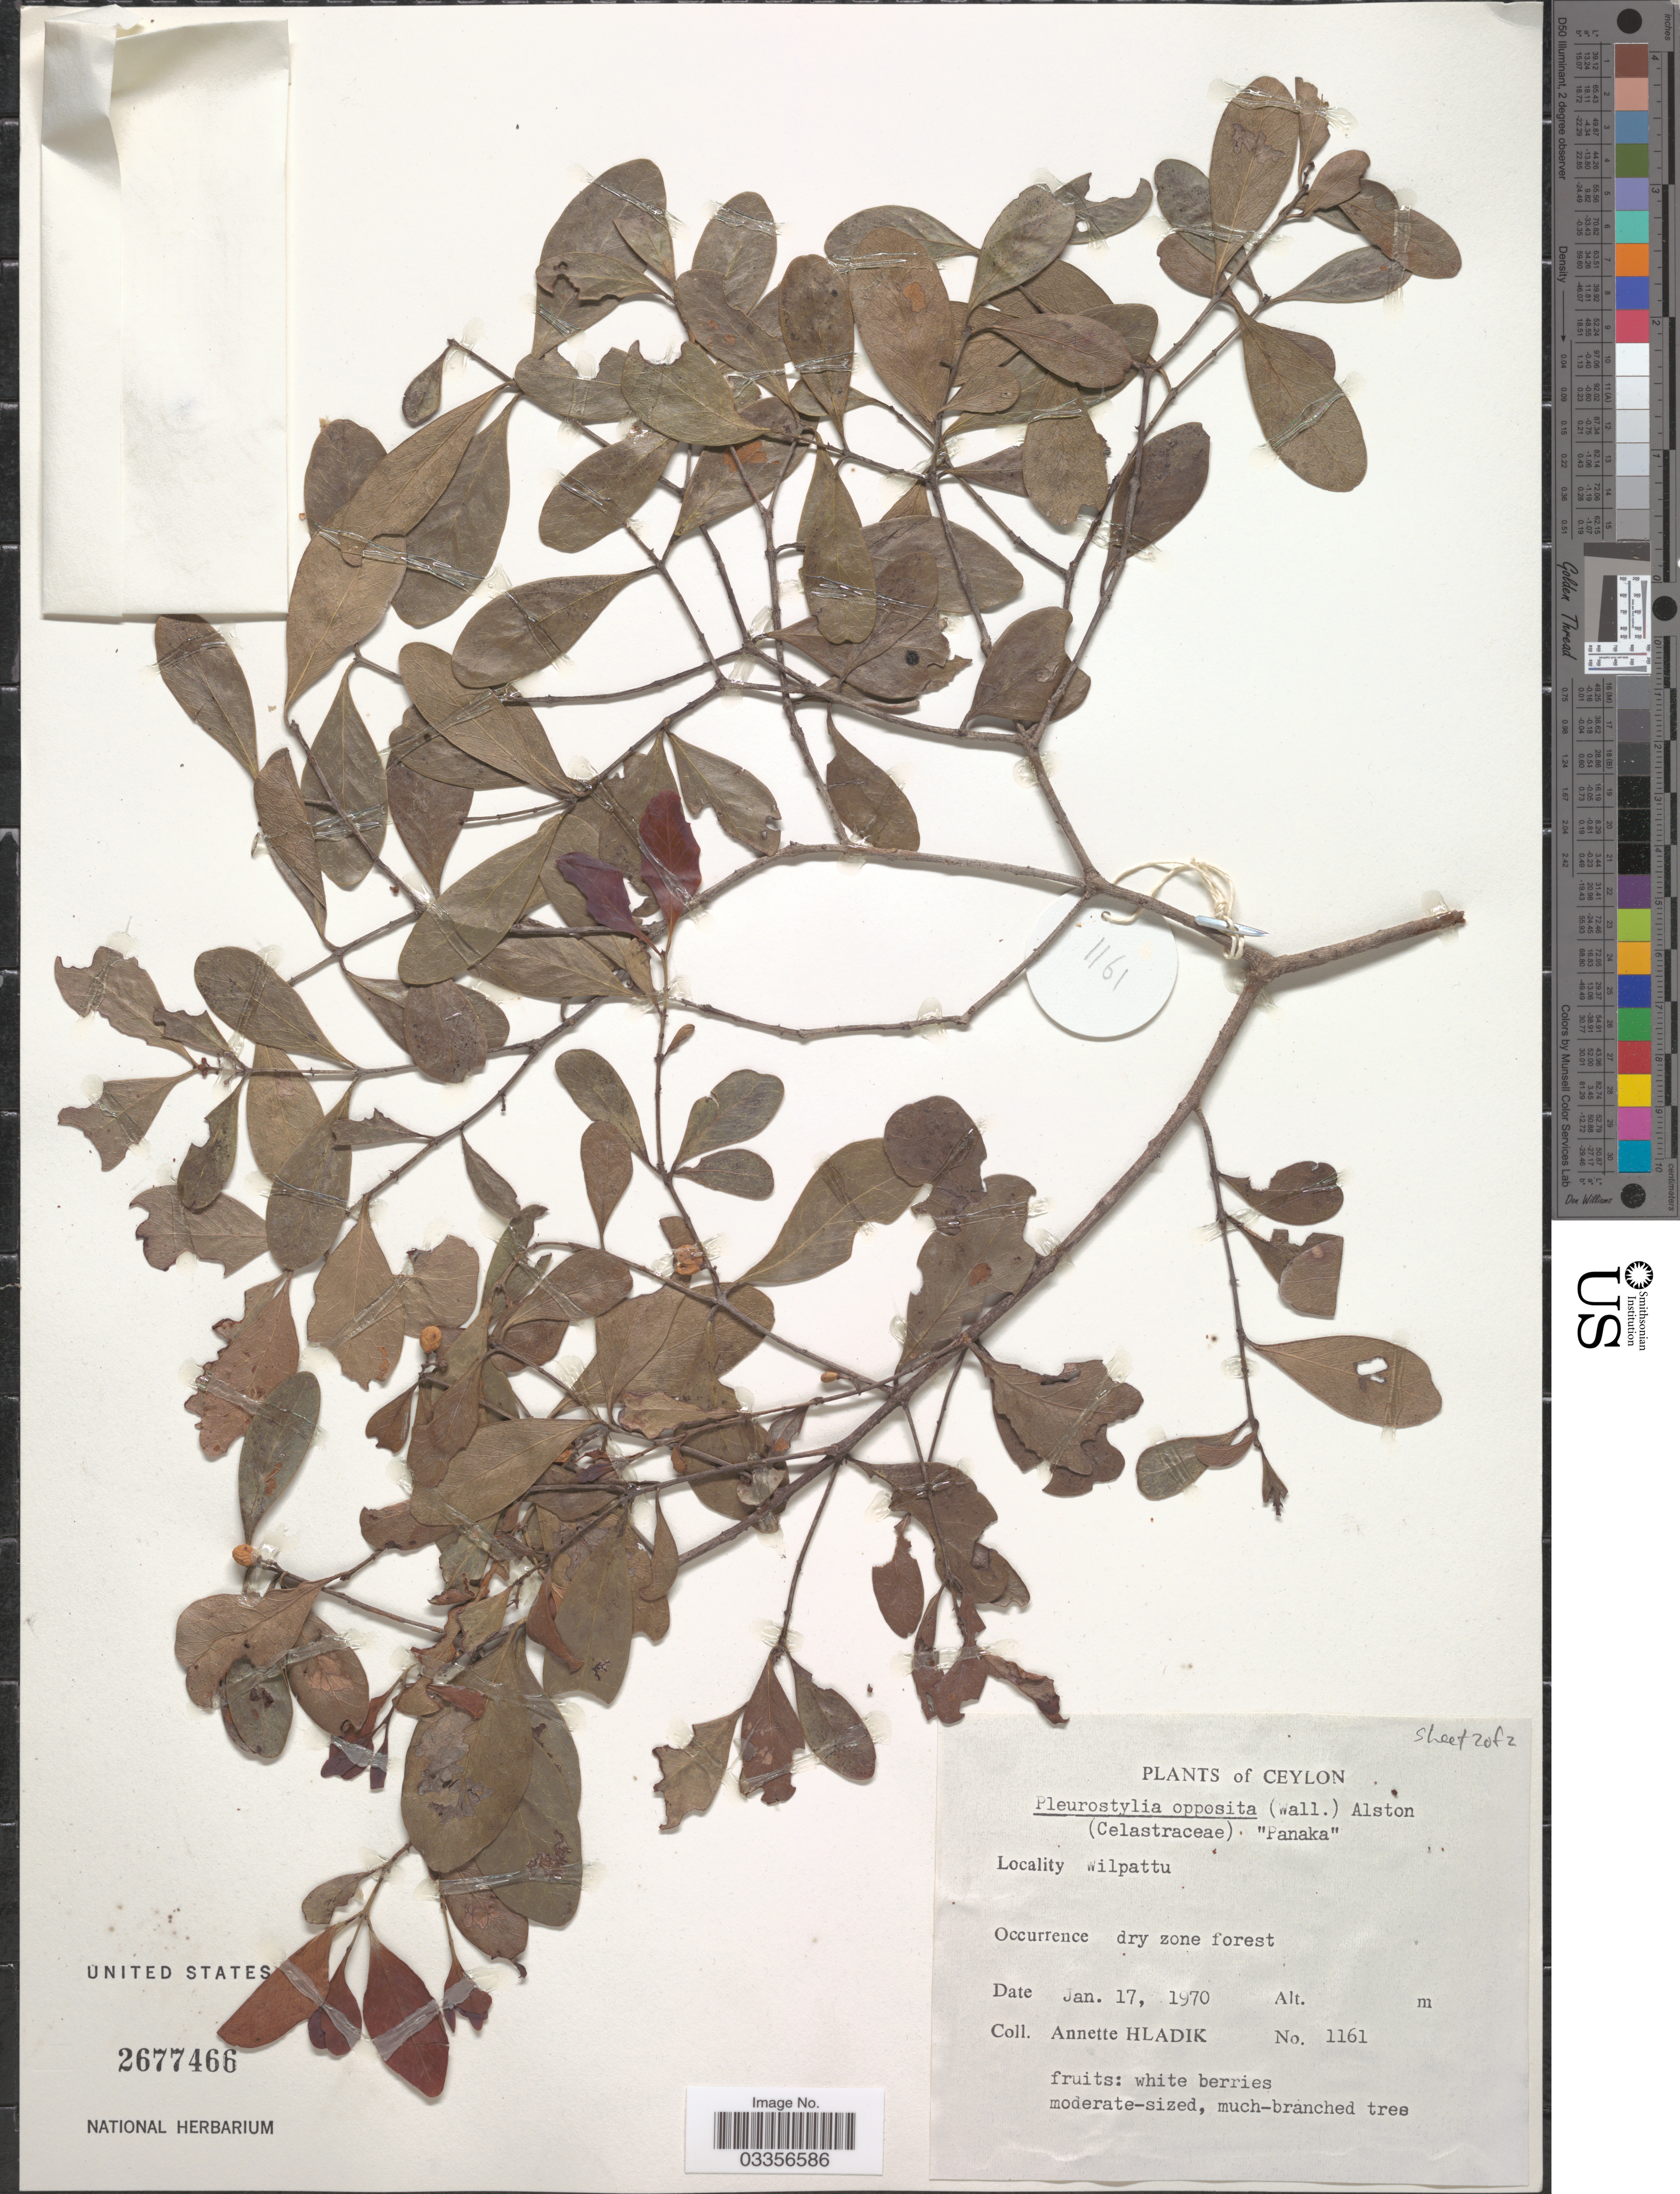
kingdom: Plantae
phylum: Tracheophyta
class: Magnoliopsida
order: Celastrales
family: Celastraceae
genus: Pleurostylia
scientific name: Pleurostylia opposita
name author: (Wall.) Alston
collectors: A. Hladik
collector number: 1161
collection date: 1970-01-17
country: Sri Lanka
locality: Ceylon, Wilpattu.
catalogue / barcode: US 2677466